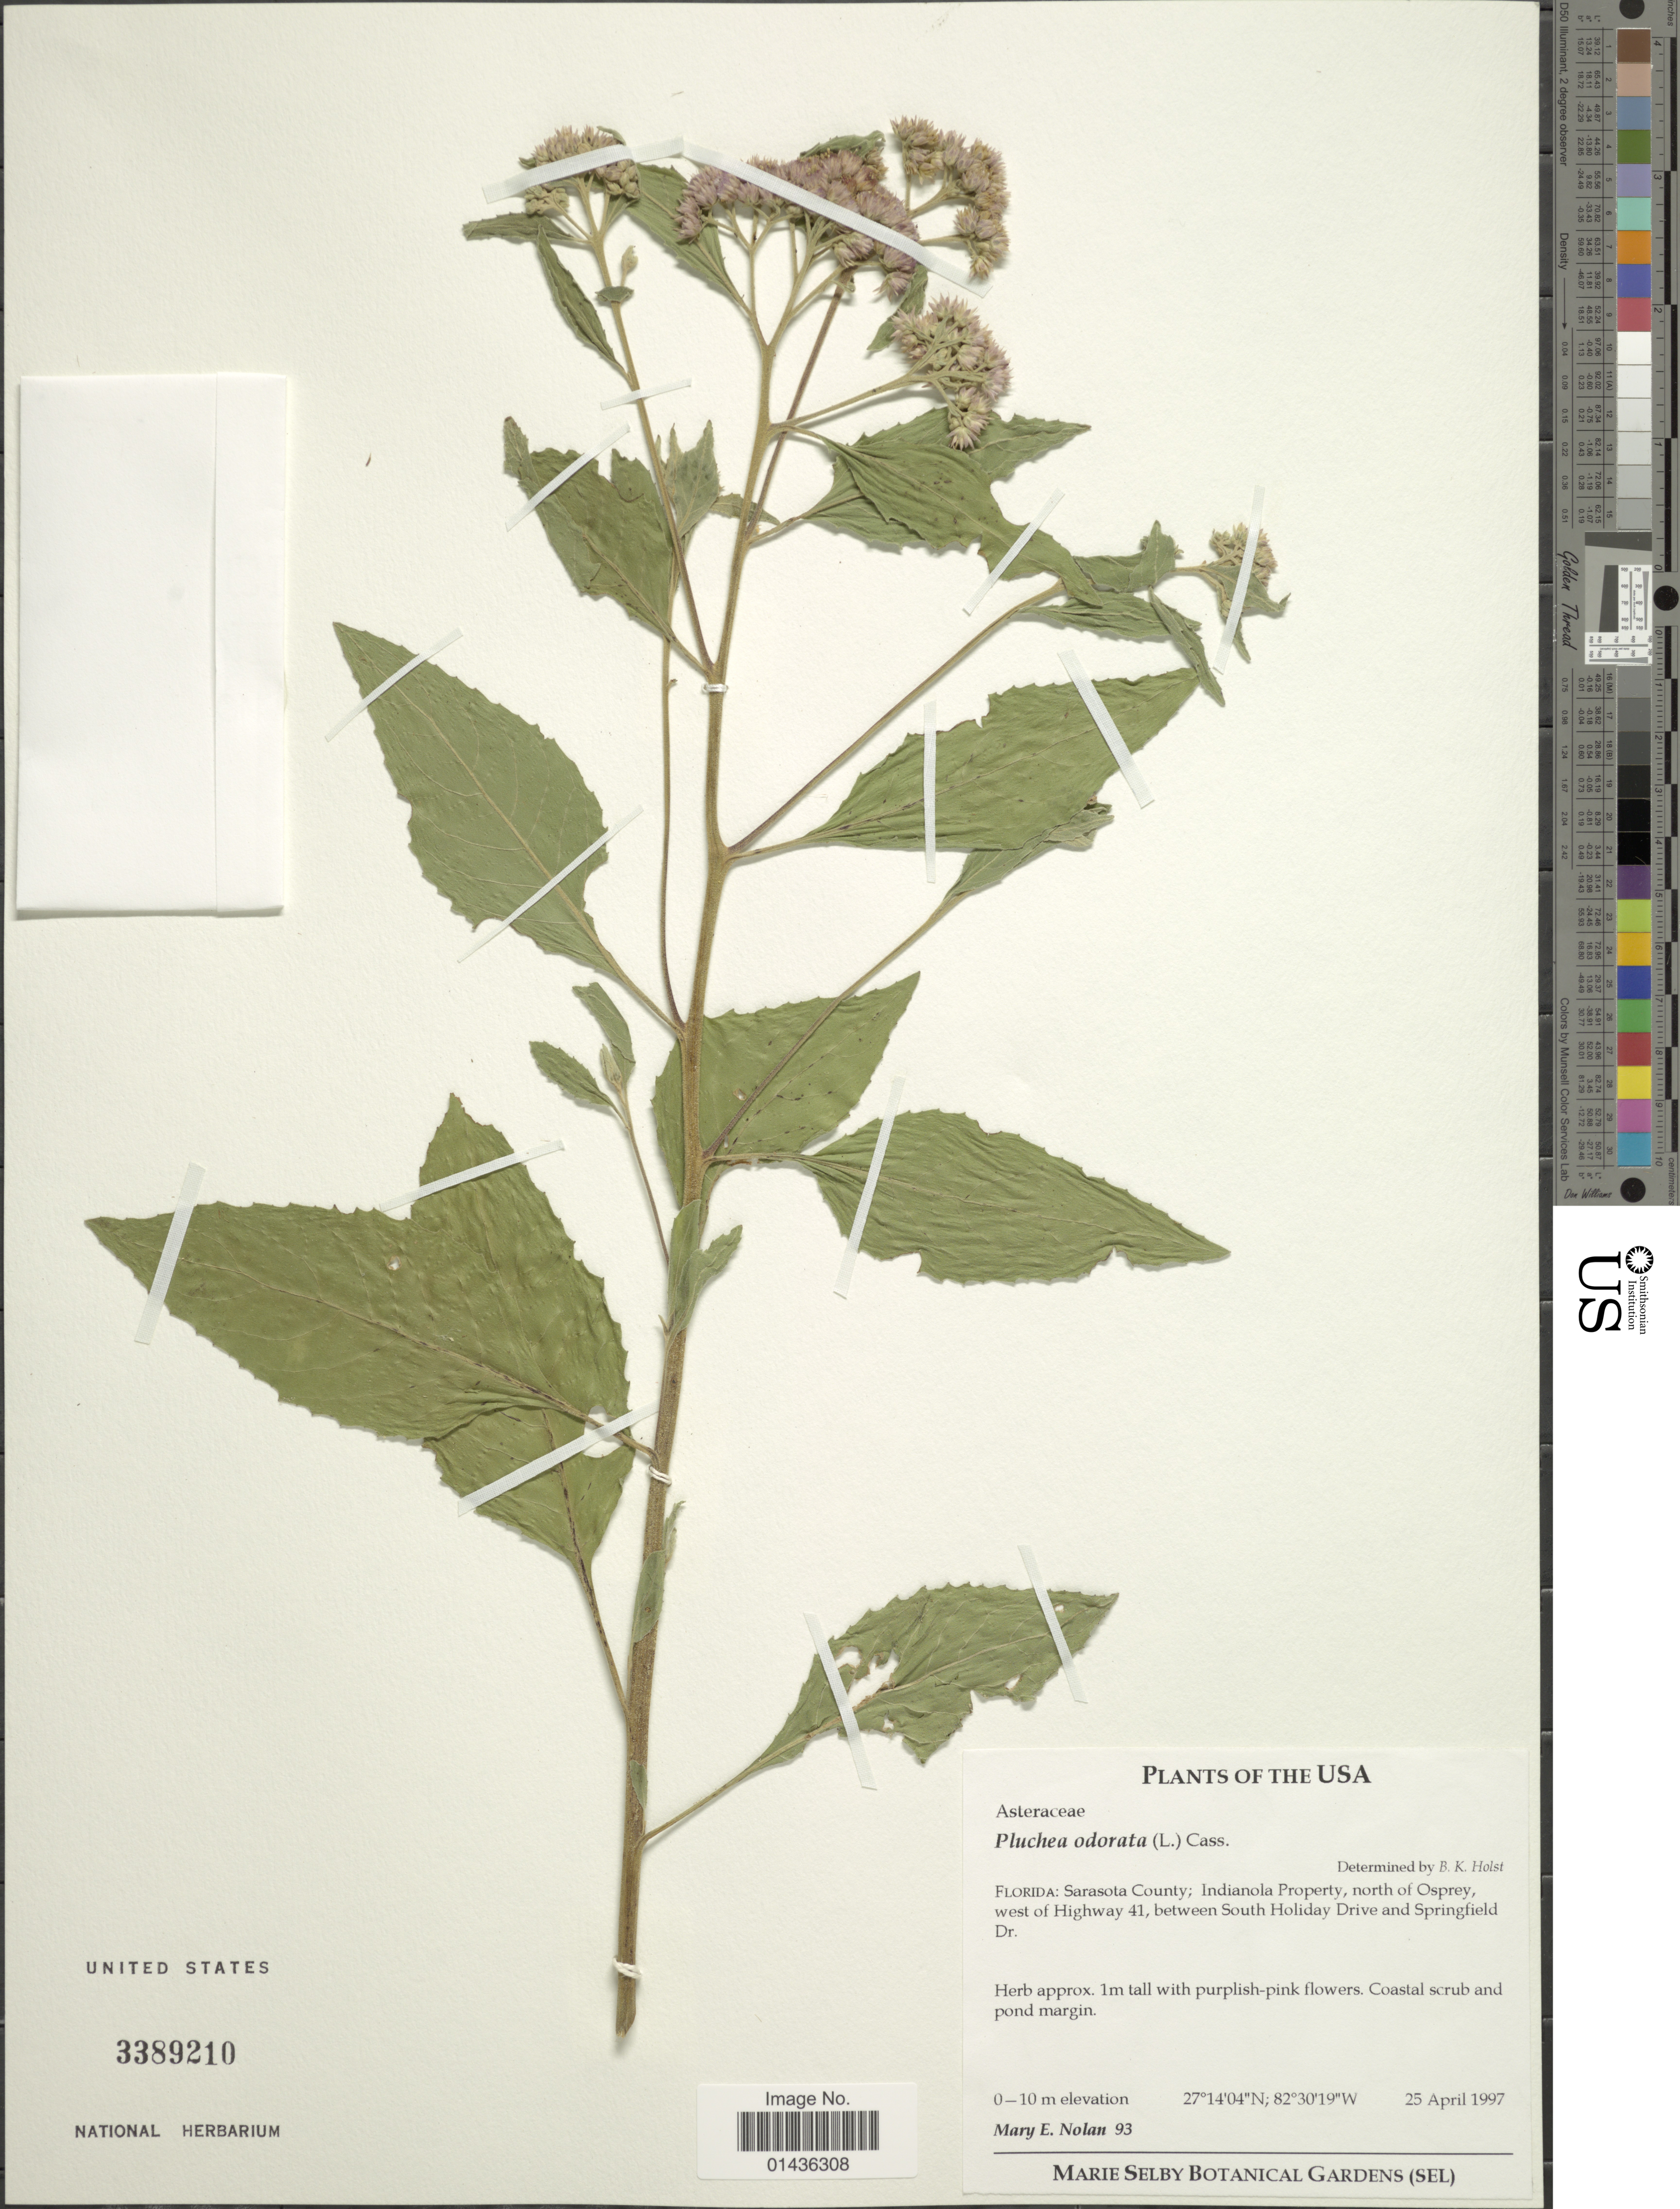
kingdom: Plantae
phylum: Tracheophyta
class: Magnoliopsida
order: Asterales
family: Asteraceae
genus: Pluchea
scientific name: Pluchea odorata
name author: (L.) Cass.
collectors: M. Nolan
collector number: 93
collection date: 1997-04-25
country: United States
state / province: Florida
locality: USA, Sarasota County, Indianola Property, north of Osprey, west of Highway 41, between South Holiday Drive and Springfield Dr.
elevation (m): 0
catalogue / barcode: US 3389210